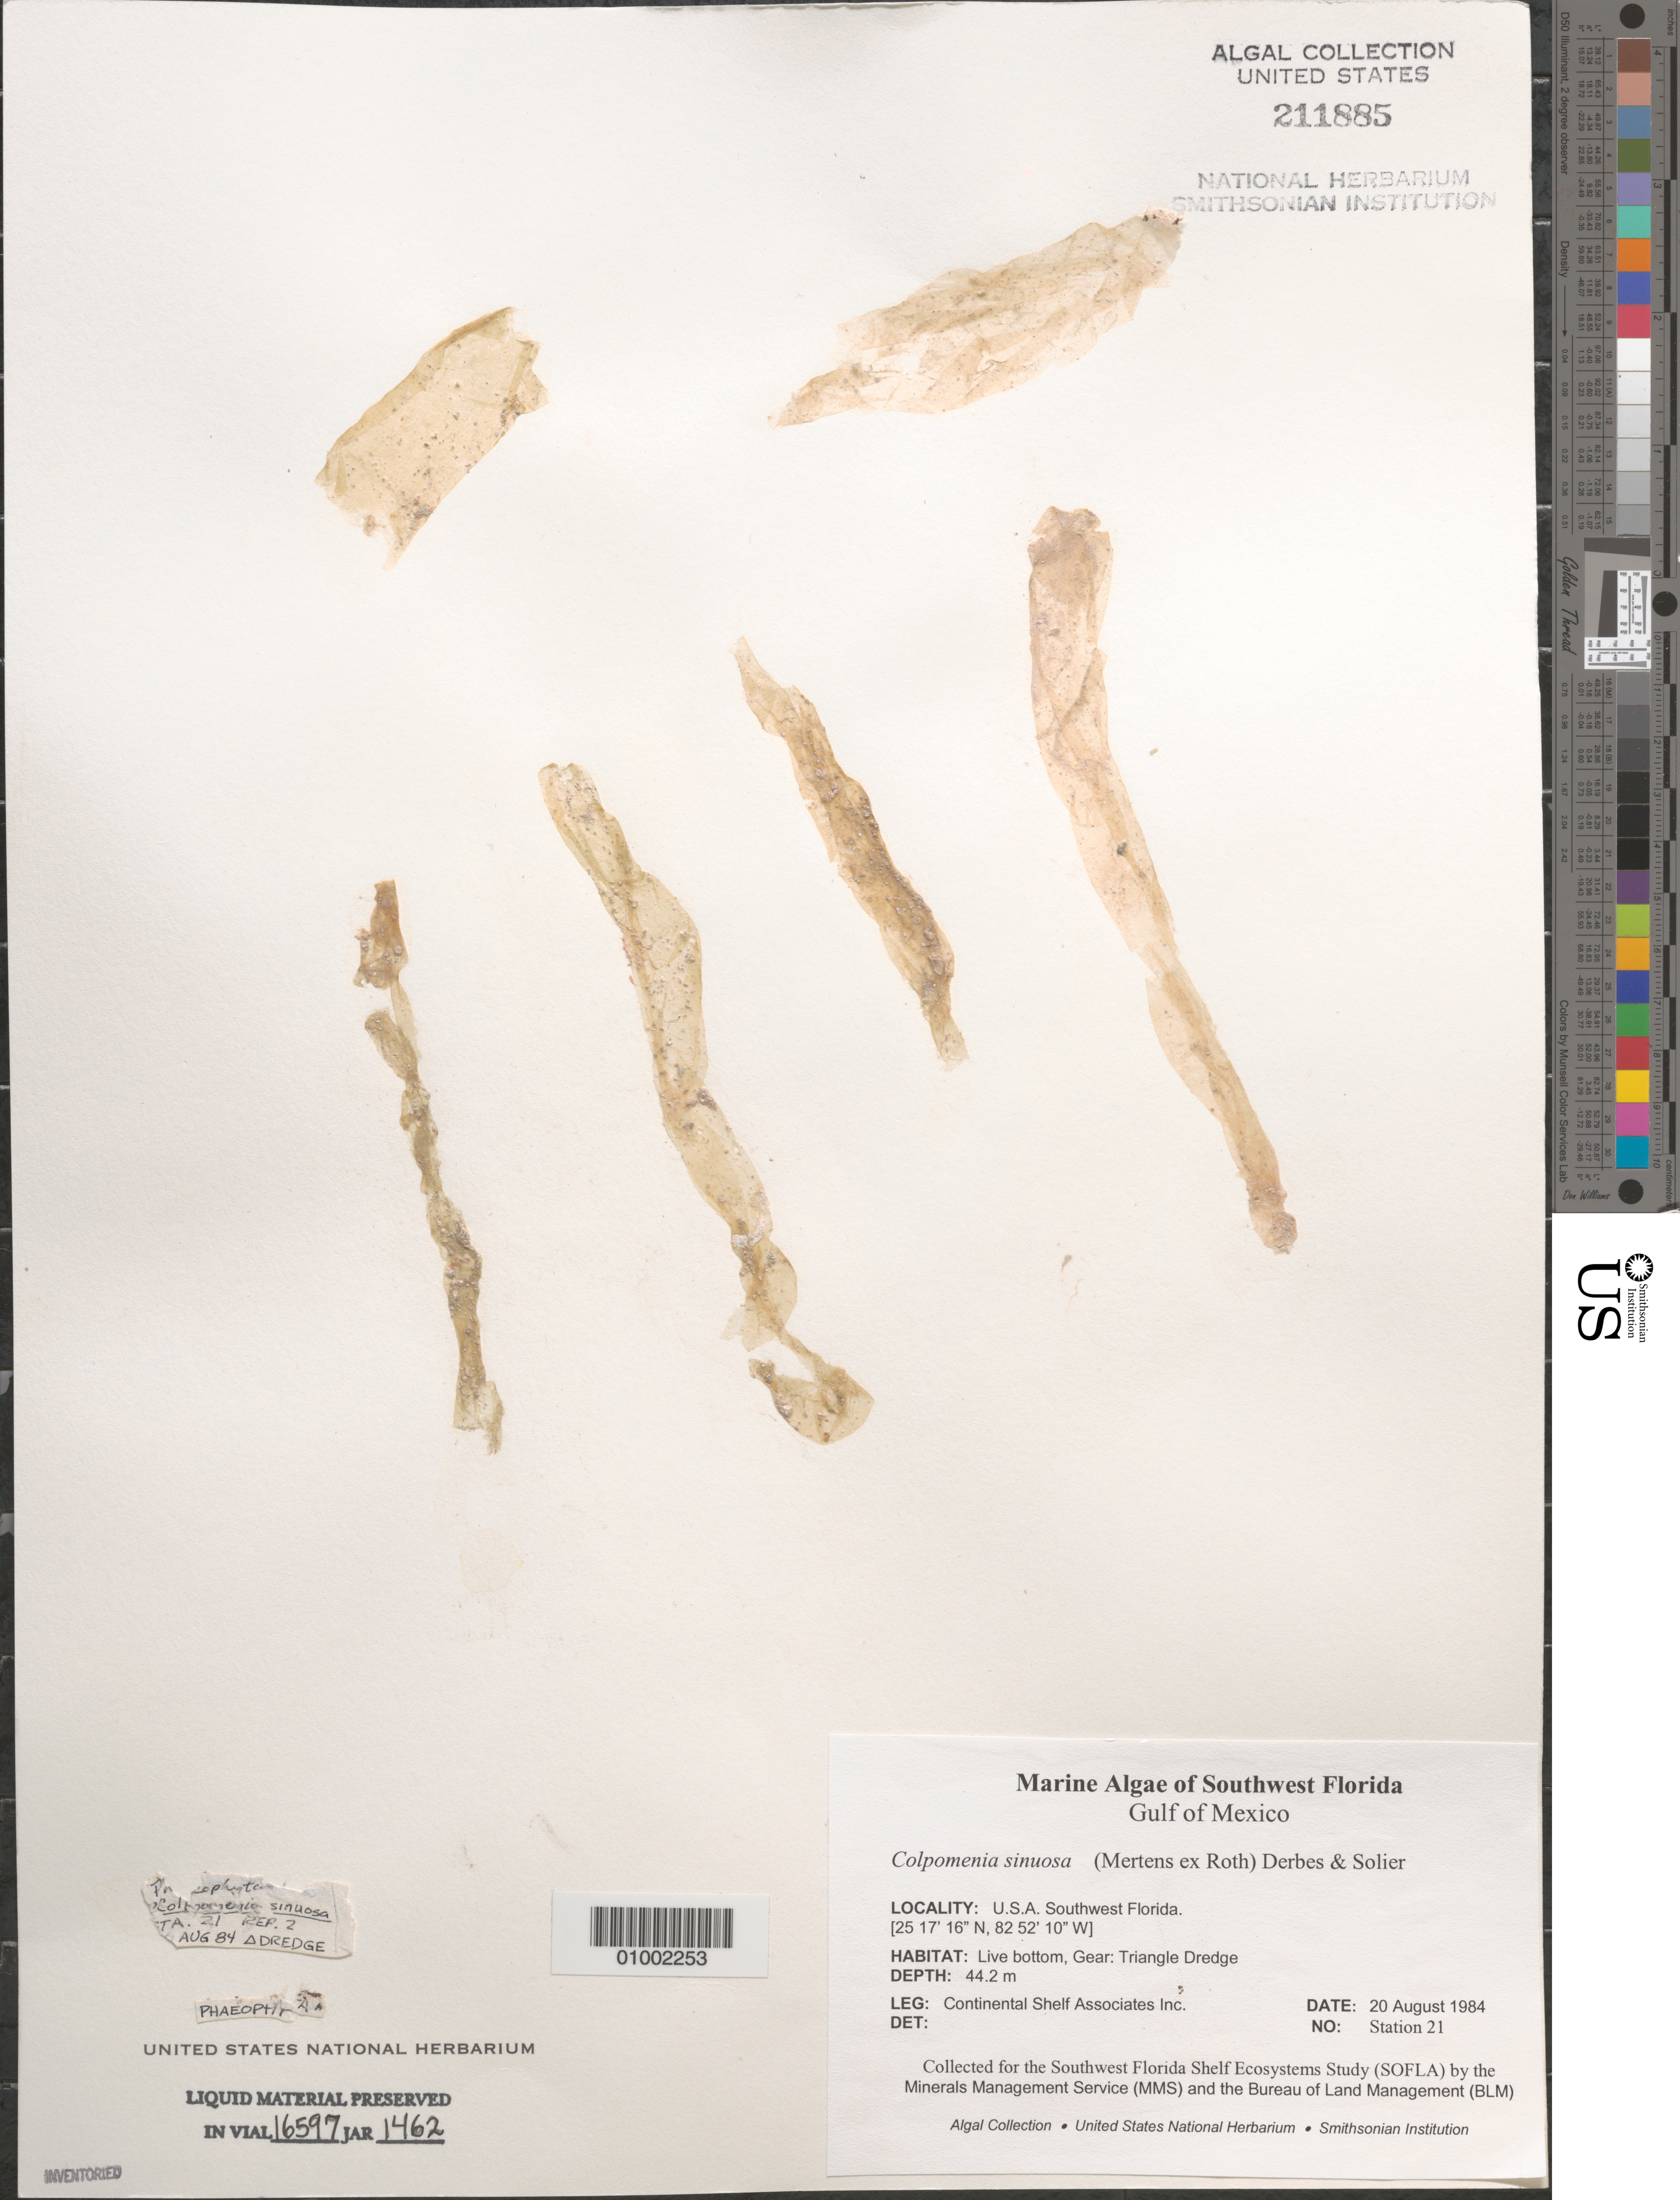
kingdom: Chromista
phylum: Ochrophyta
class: Phaeophyceae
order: Scytosiphonales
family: Scytosiphonaceae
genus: Colpomenia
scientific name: Colpomenia sinuosa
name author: (K. Mert. ex Roth) Derbes & Solier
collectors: Continental Shelf Associates Inc.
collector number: Station 21 Repl 2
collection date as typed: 20 Aug 1984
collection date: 1984-08-20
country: United States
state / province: Florida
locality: Gulf of Mexico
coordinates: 25 17'16"N, 82 52'10"W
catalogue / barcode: US 211885